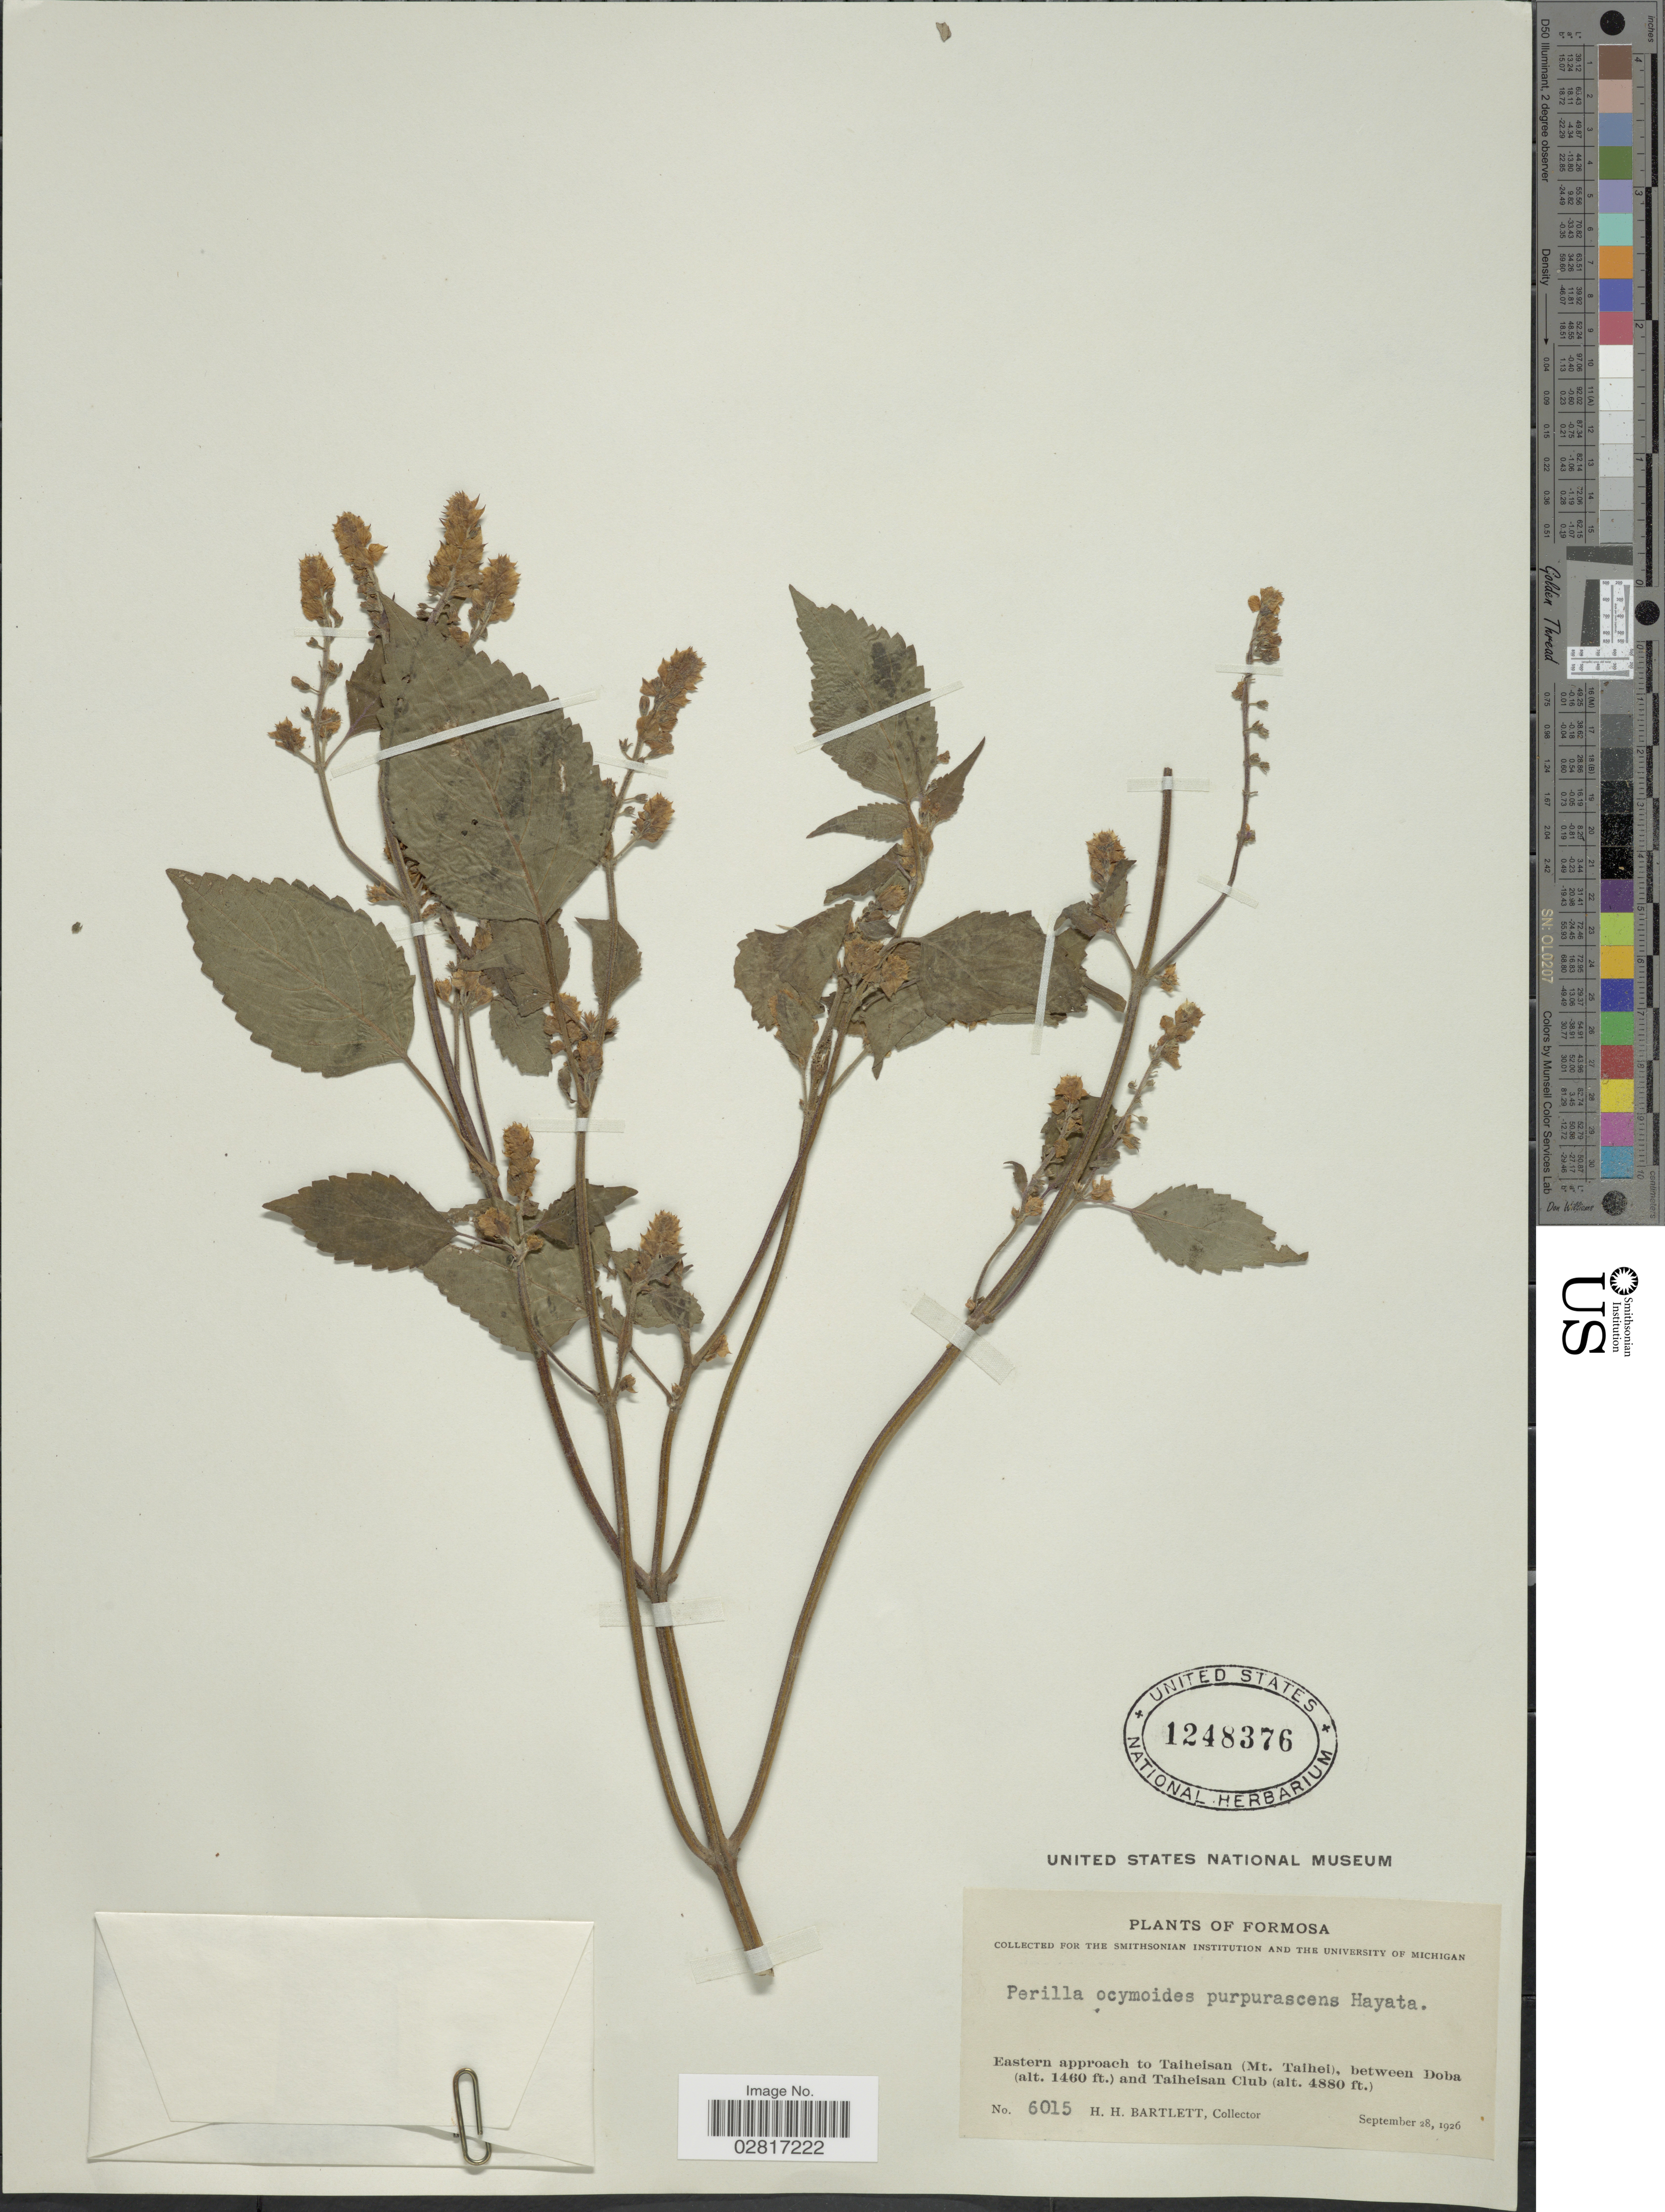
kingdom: Plantae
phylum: Tracheophyta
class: Magnoliopsida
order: Lamiales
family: Lamiaceae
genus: Perilla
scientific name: Perilla frutescens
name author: (L.) Britton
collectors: H. H. Bartlett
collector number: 6015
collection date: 1926-09-28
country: Taiwan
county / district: Yilan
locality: Formosa, Eastern approach to Taiheisan (Mt. Taihei), between Doba and Taiheisan Club.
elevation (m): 445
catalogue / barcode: US 1248376